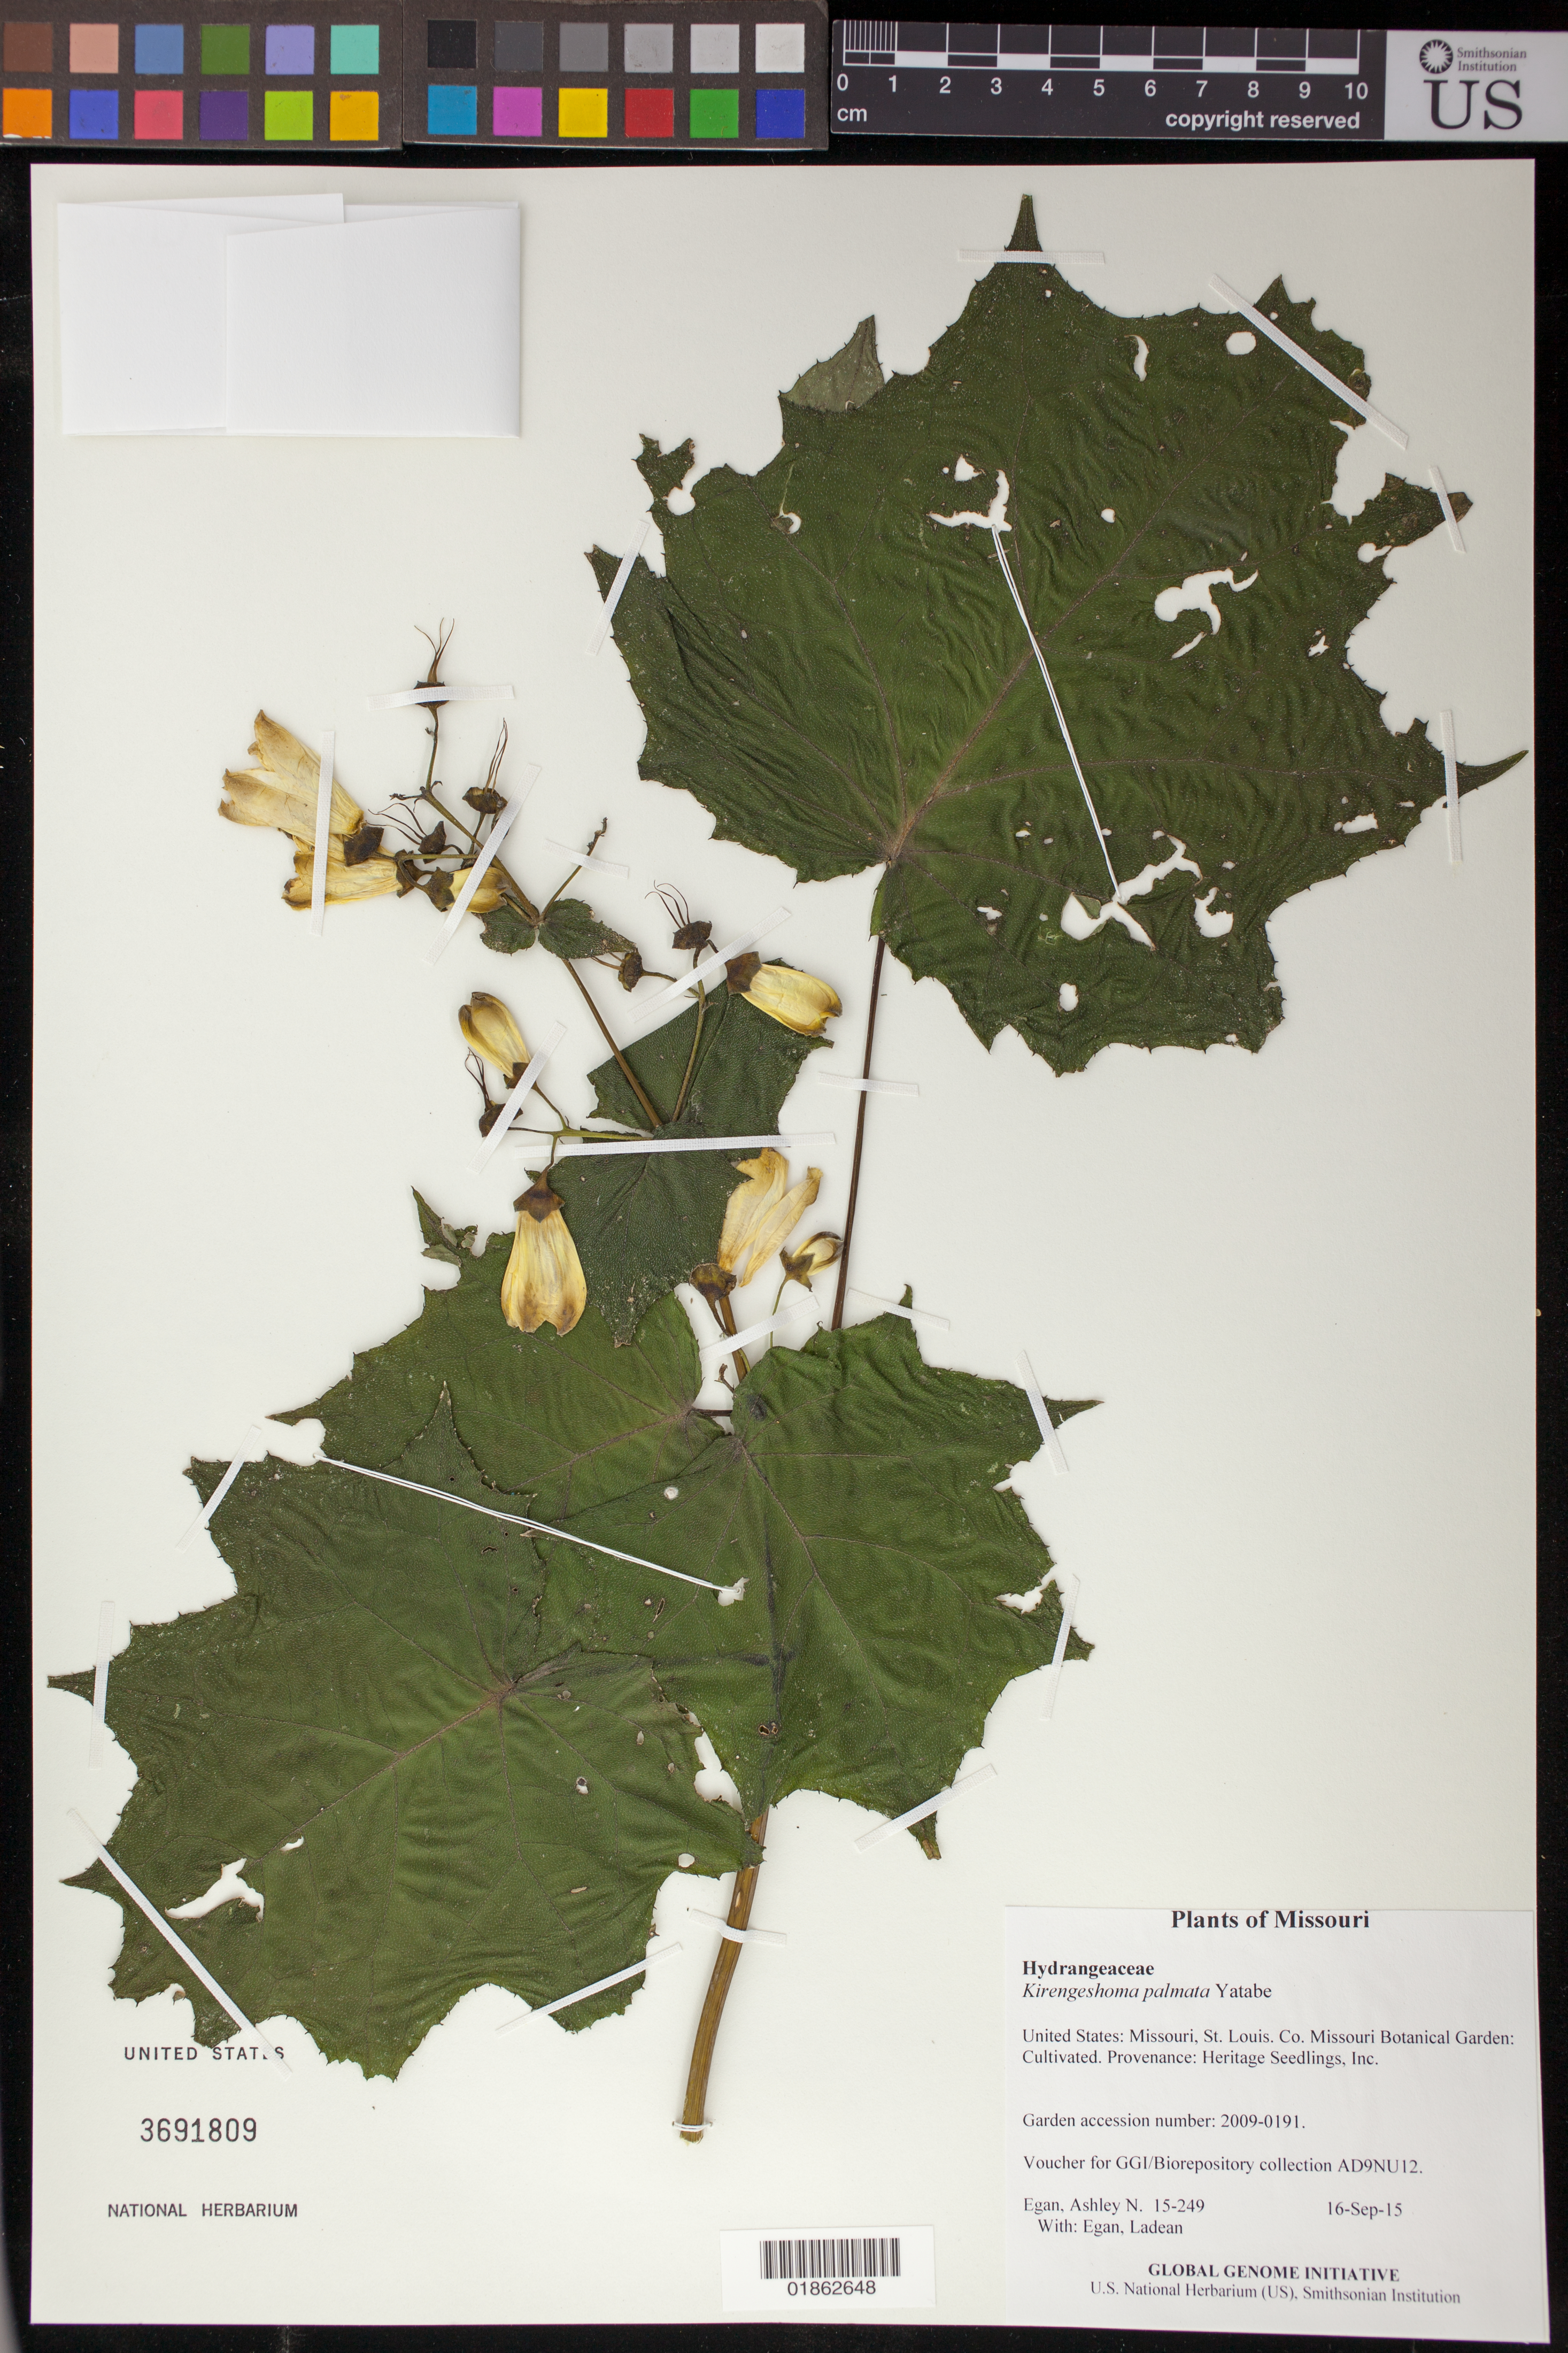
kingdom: Plantae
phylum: Tracheophyta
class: Magnoliopsida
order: Cornales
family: Hydrangeaceae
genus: Kirengeshoma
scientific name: Kirengeshoma palmata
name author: Yatabe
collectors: A. N. Egan & L. Egan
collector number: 15-249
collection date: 2015-09-16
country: United States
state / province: Missouri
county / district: St. Louis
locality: Missouri Botanical Garden: Cultivated. Provenance: Heritage Seedlings, Inc.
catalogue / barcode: US 3691809